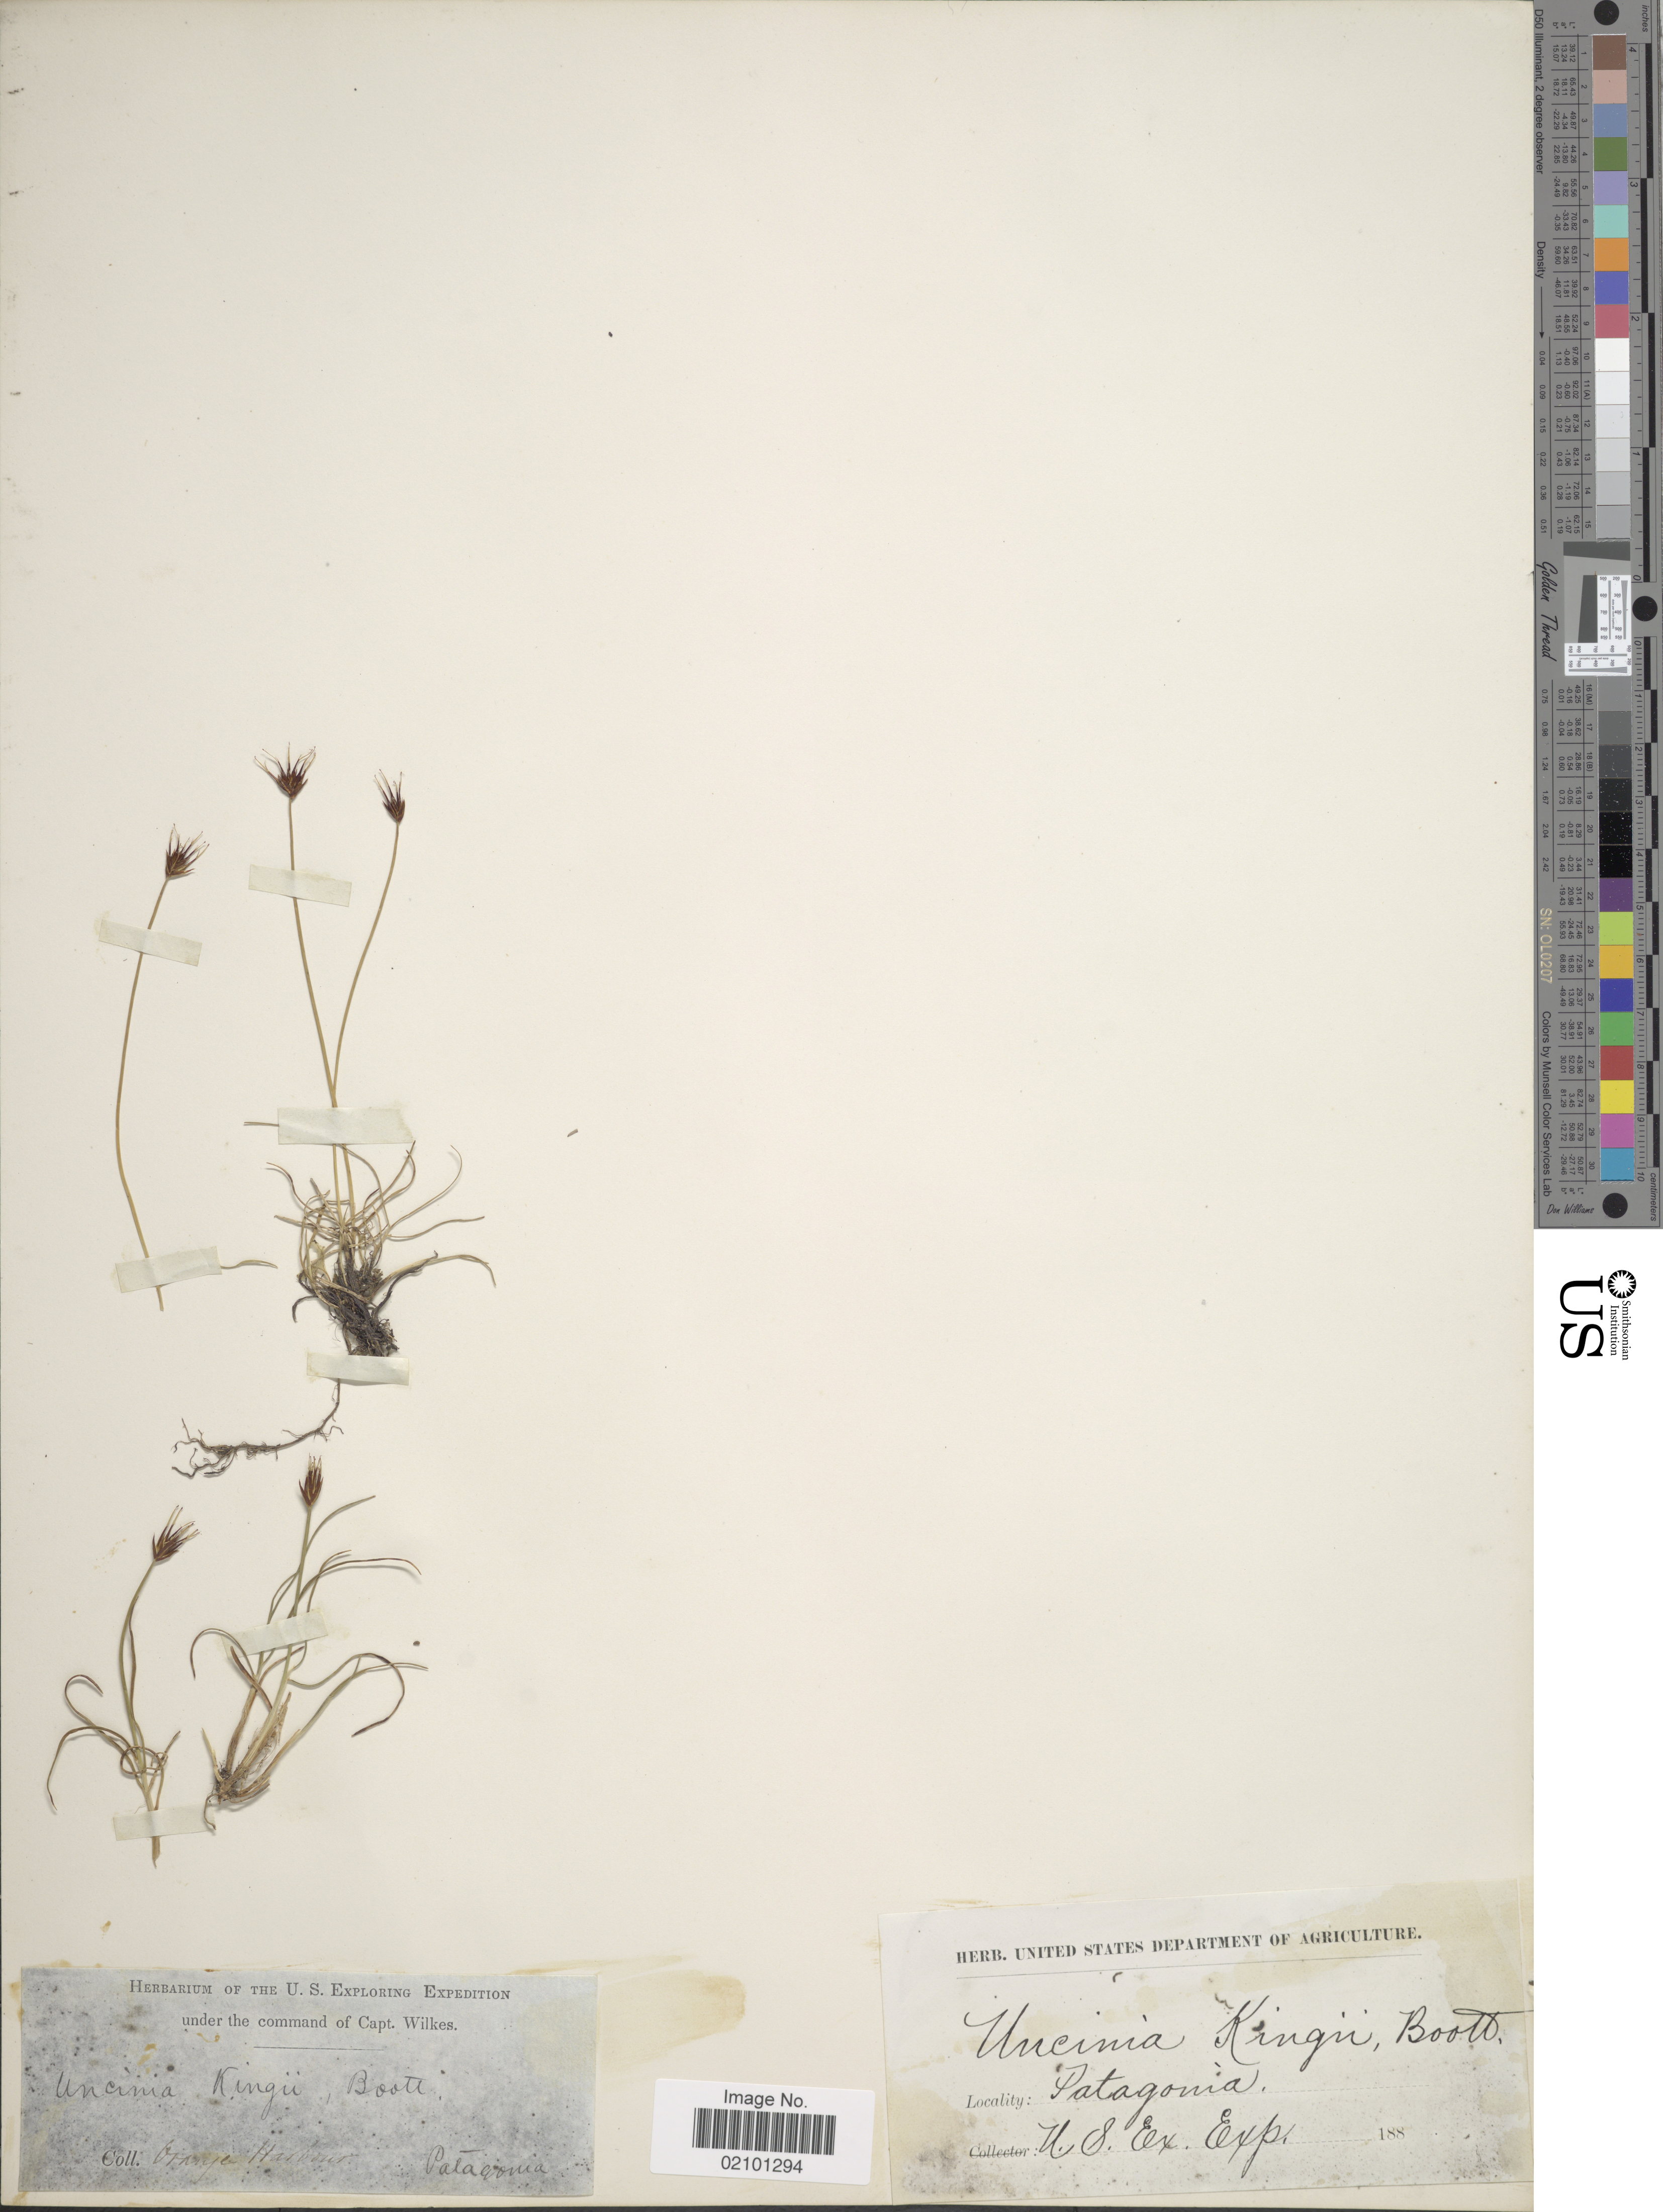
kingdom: Plantae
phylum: Tracheophyta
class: Liliopsida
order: Poales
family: Cyperaceae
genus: Carex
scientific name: Carex kingii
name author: (R. Br. ex Boott) Reznicek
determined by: Jimnéz-Mejias, Pedro, (UPOS), Universidad Pablo de Olavide (SPAIN)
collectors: Wilkes Explor. Exped.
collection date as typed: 188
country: Chile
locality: Patagonia, Orange Harbour